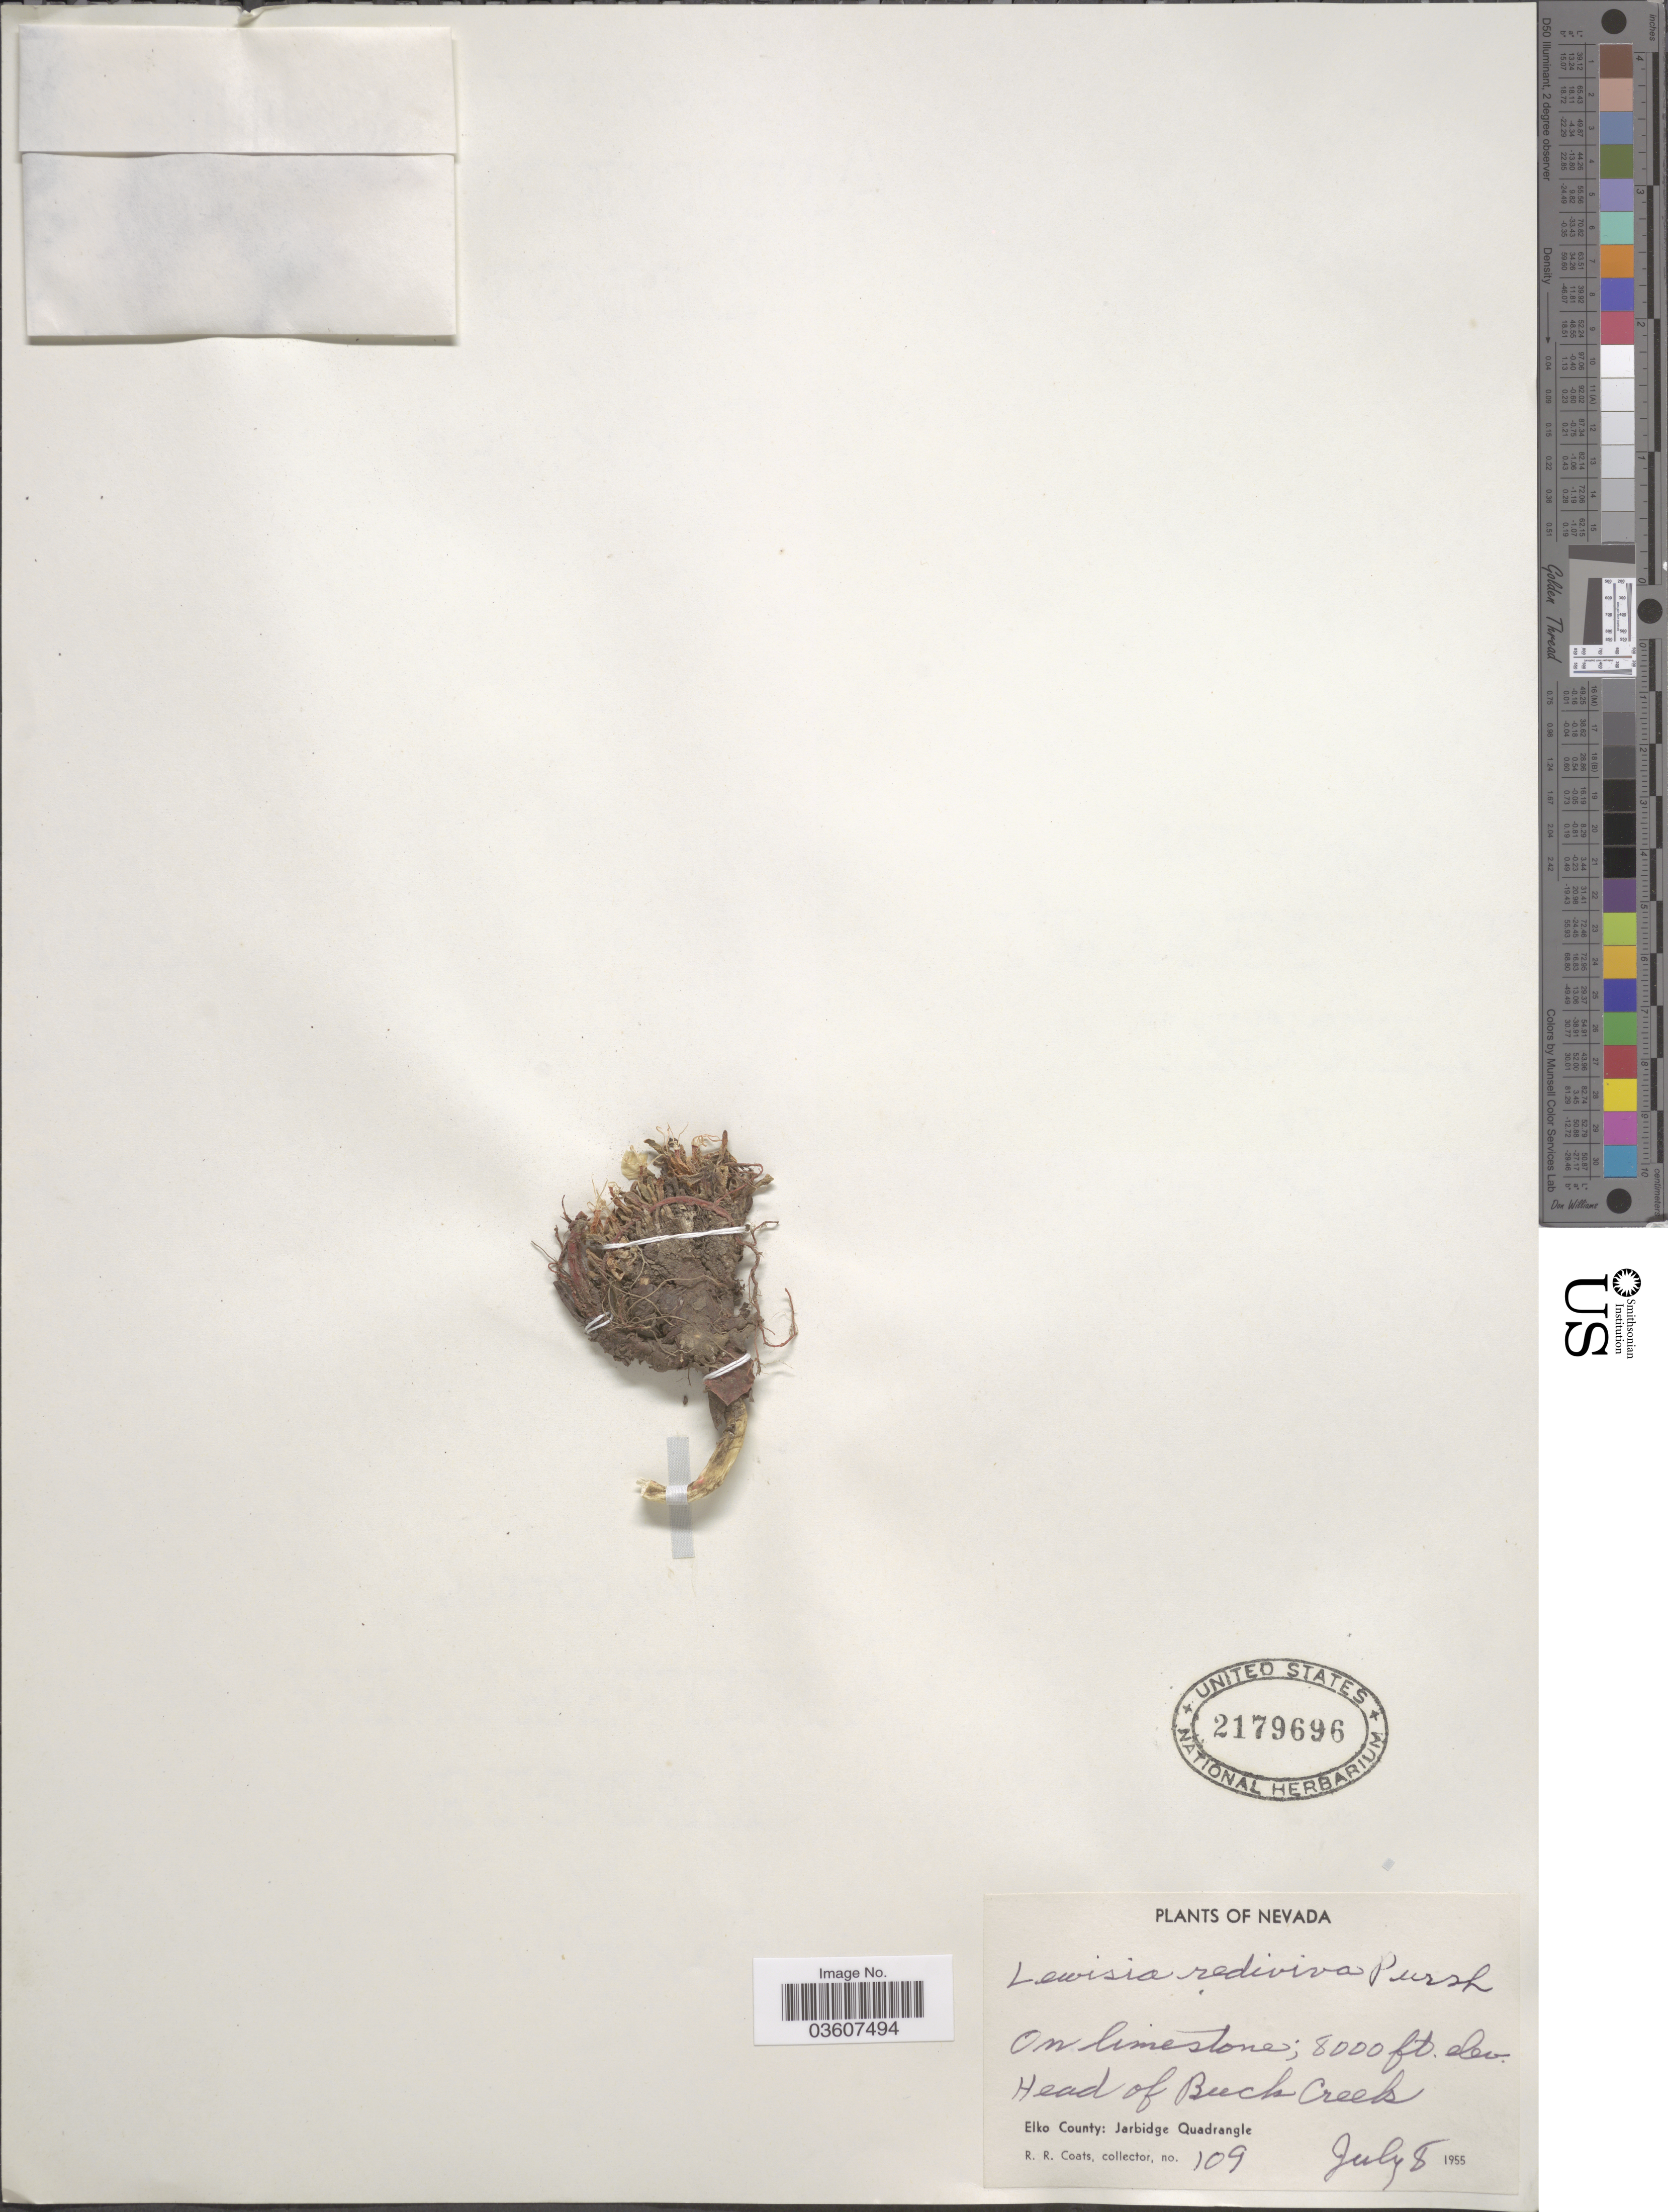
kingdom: Plantae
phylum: Tracheophyta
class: Magnoliopsida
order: Caryophyllales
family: Montiaceae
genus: Lewisia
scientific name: Lewisia rediviva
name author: Pursh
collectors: R. Coats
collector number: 109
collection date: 1955-07-08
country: United States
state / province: Nevada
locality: On limestone. Head of Buck Creek. Elko County: Jarbidge Quadrangle.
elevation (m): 2438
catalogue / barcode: US 2179696